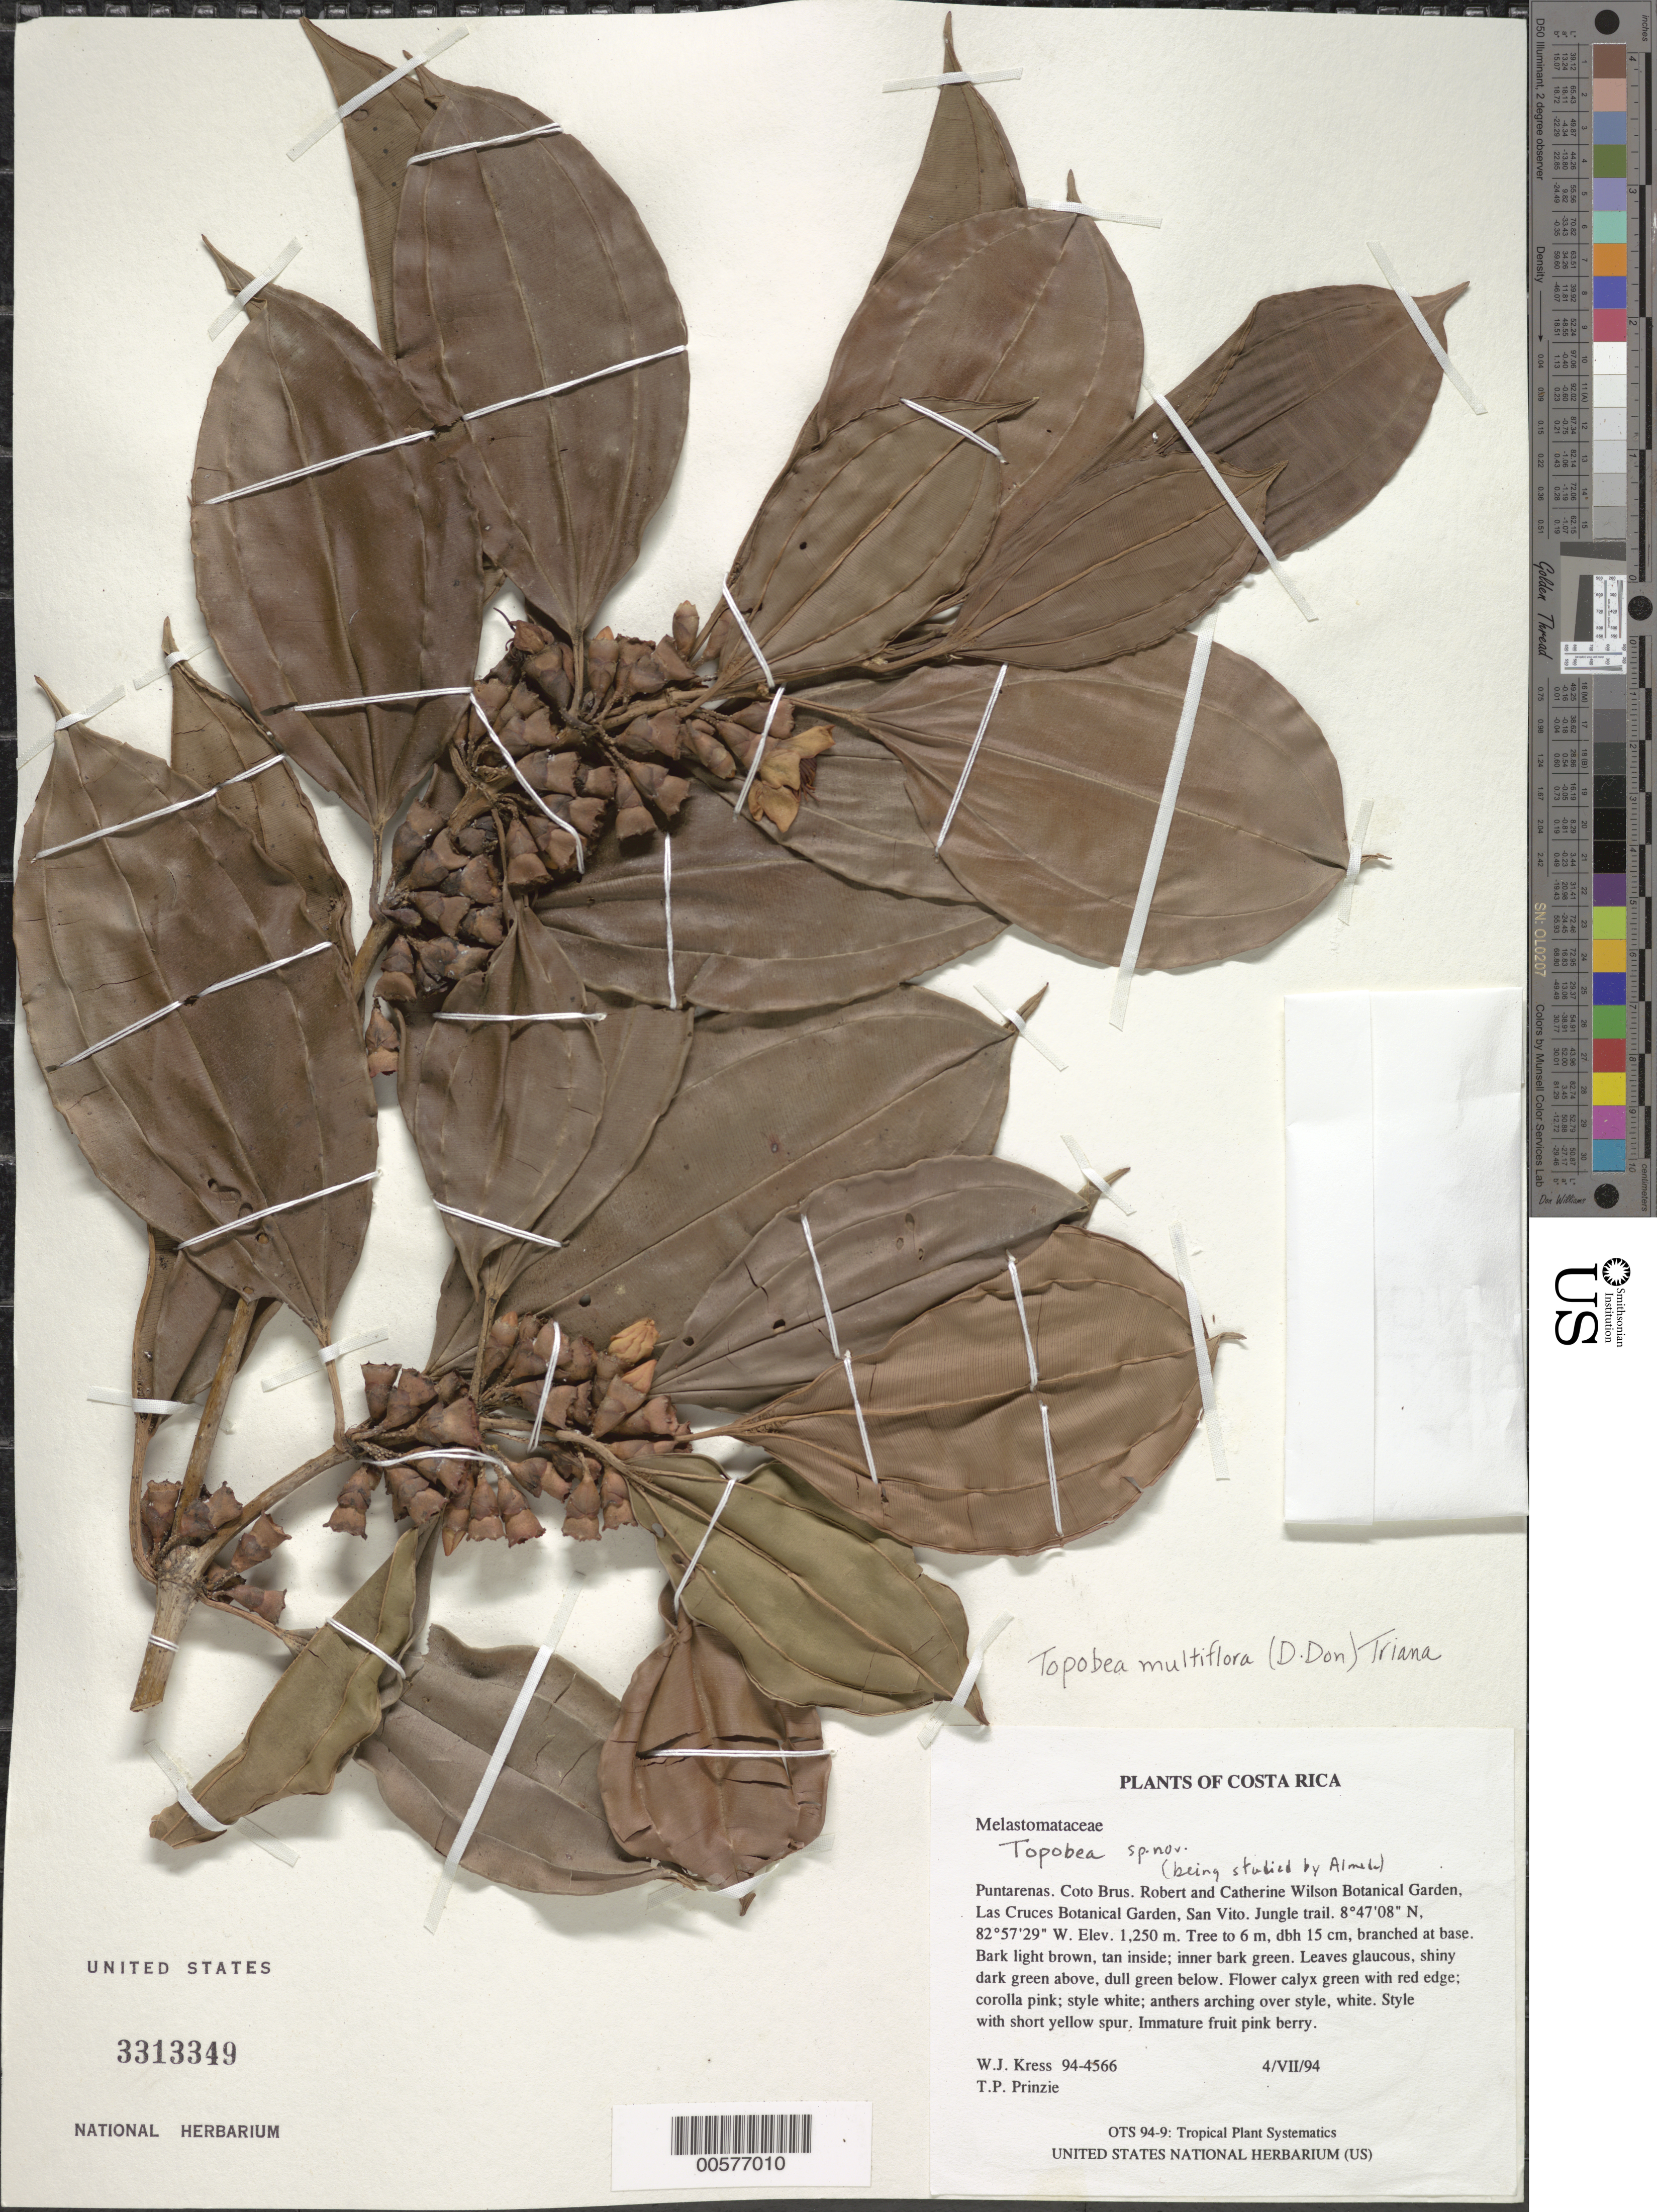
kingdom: Plantae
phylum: Tracheophyta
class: Magnoliopsida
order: Myrtales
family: Melastomataceae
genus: Tibouchina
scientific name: Tibouchina sp. nov.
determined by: Almeda, F.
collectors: W. J. Kress & T. Prinzie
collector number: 94-4566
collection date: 1994-07-04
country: Costa Rica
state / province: Puntarenas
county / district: Coto Brus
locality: Robert and Catherine Wilson Botanical Garden, Las Cruces Botanical Garden, San Vito. Jungle trail.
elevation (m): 1250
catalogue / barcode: US 3313349